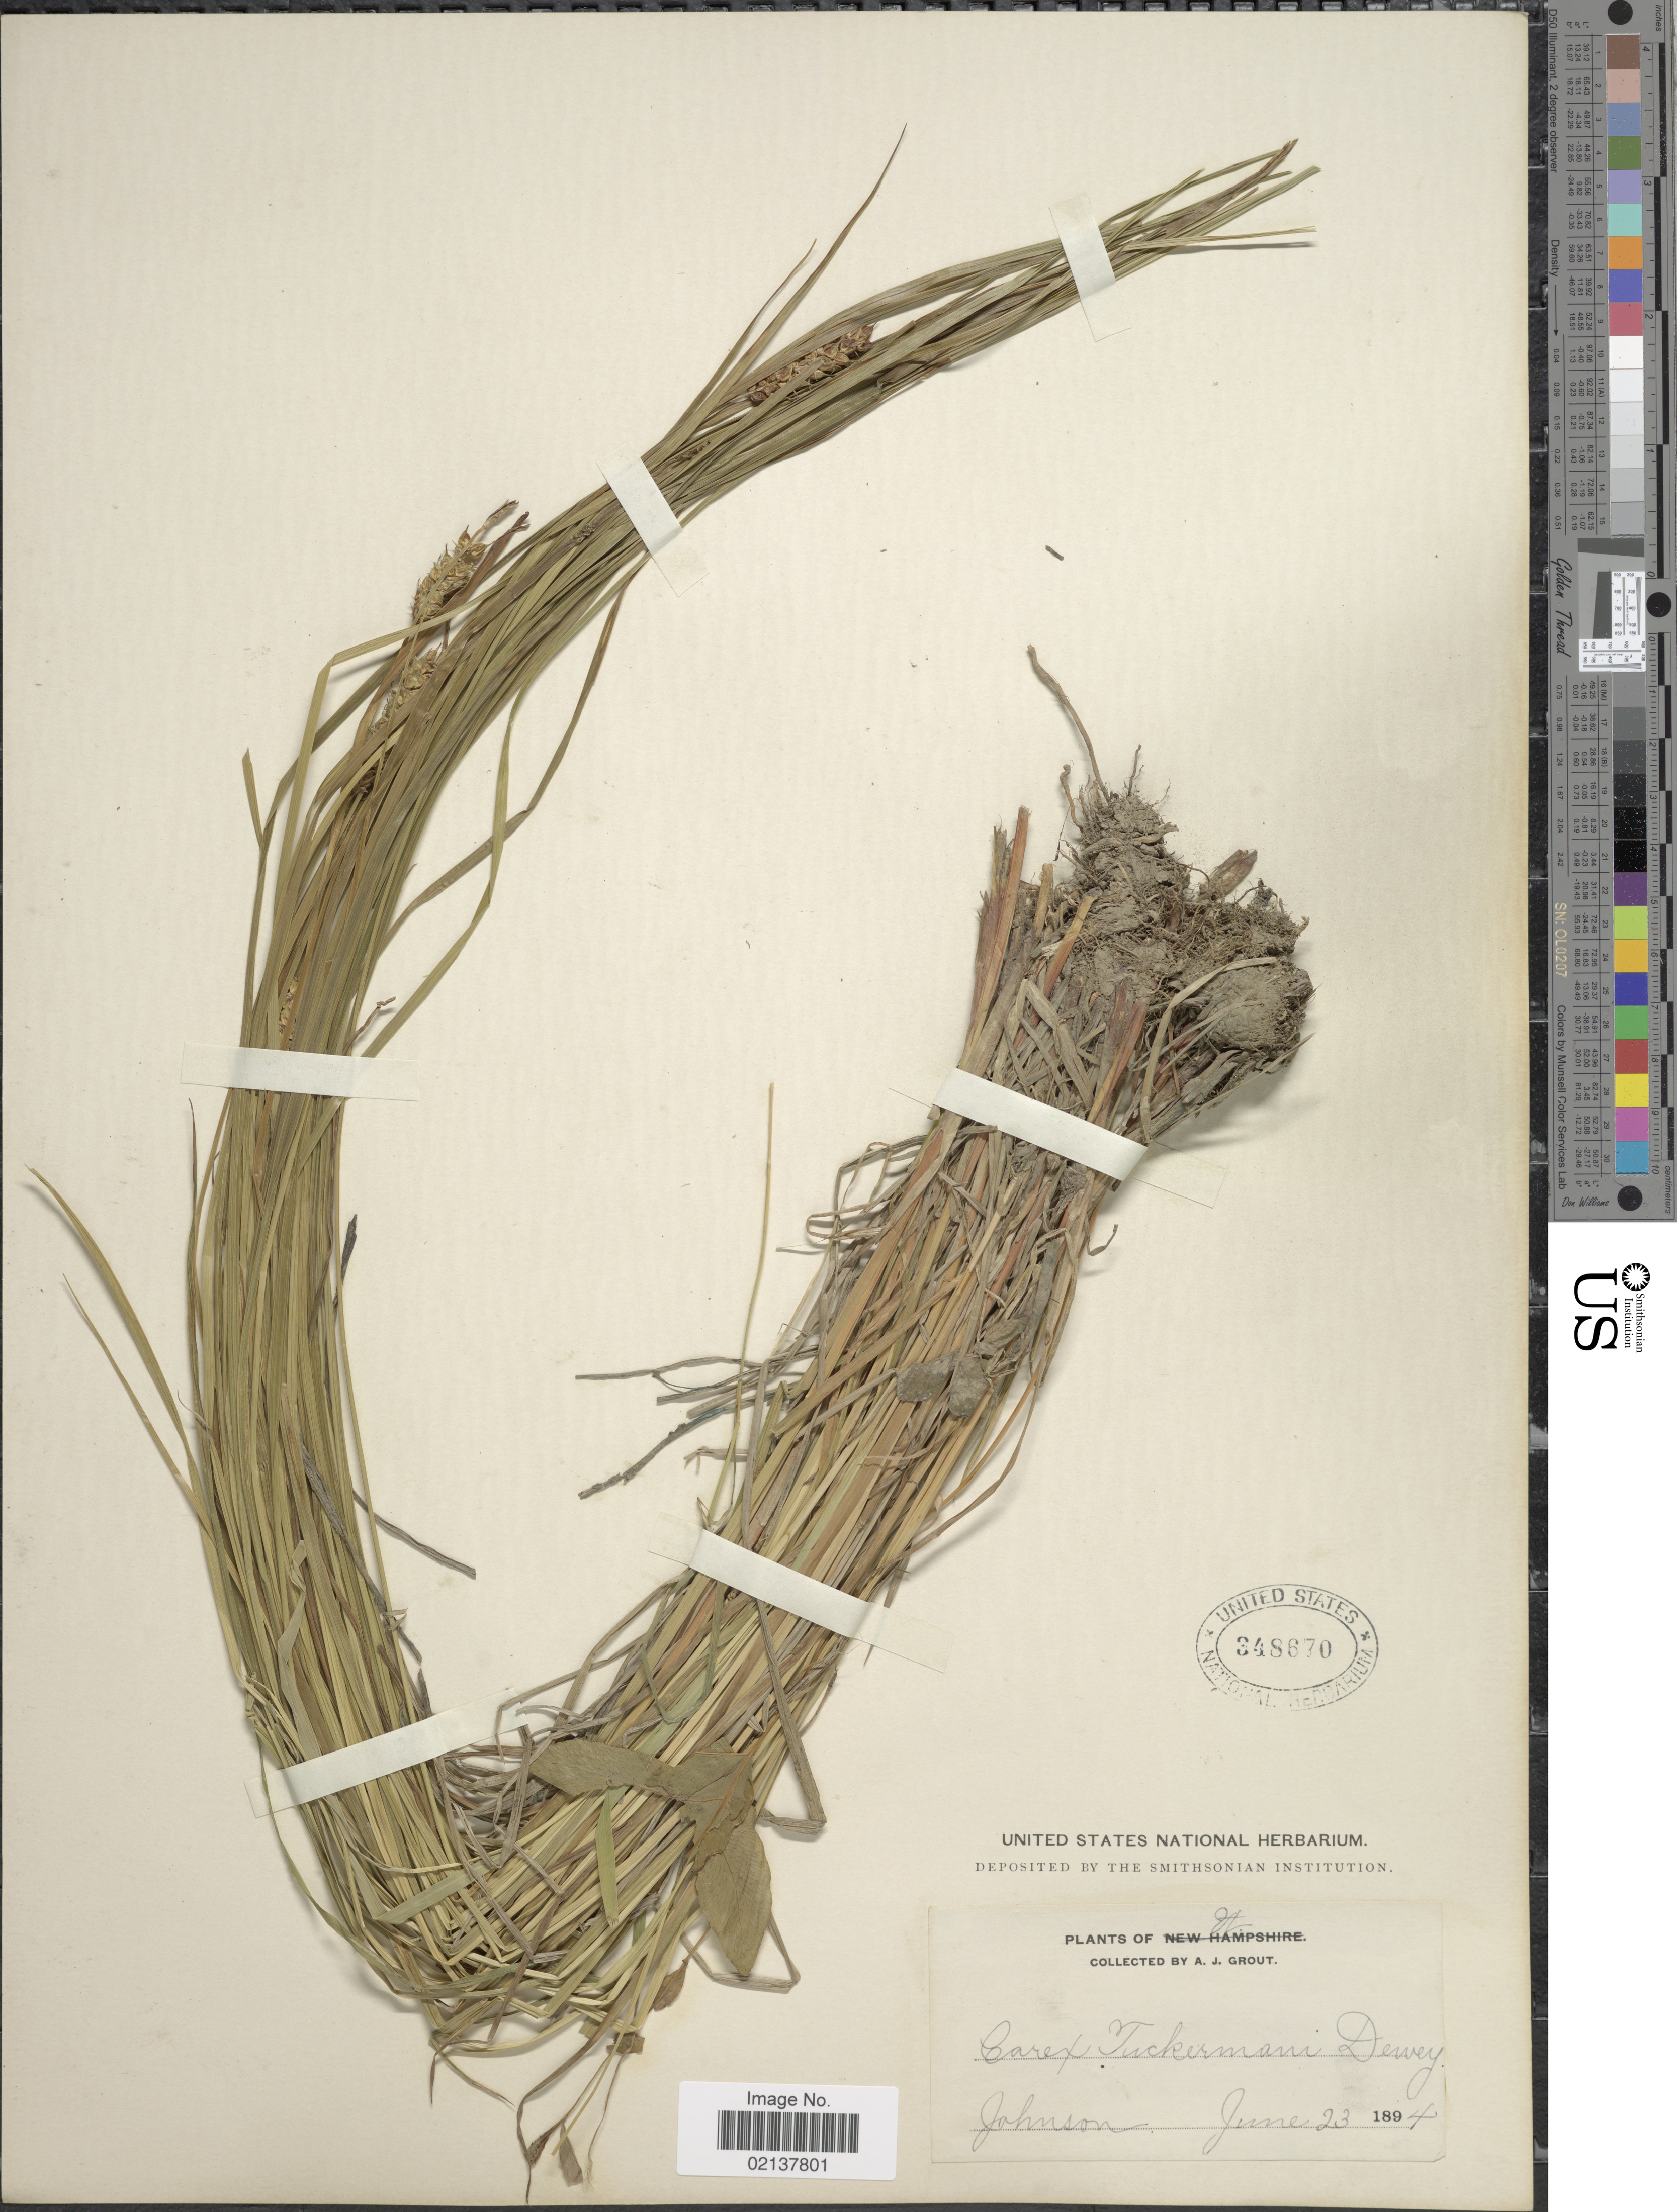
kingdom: Plantae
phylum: Tracheophyta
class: Liliopsida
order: Poales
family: Cyperaceae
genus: Carex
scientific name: Carex tuckermanii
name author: Boott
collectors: A. J. Grout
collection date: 1894-06-23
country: United States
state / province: Vermont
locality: Johnson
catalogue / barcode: US 348670